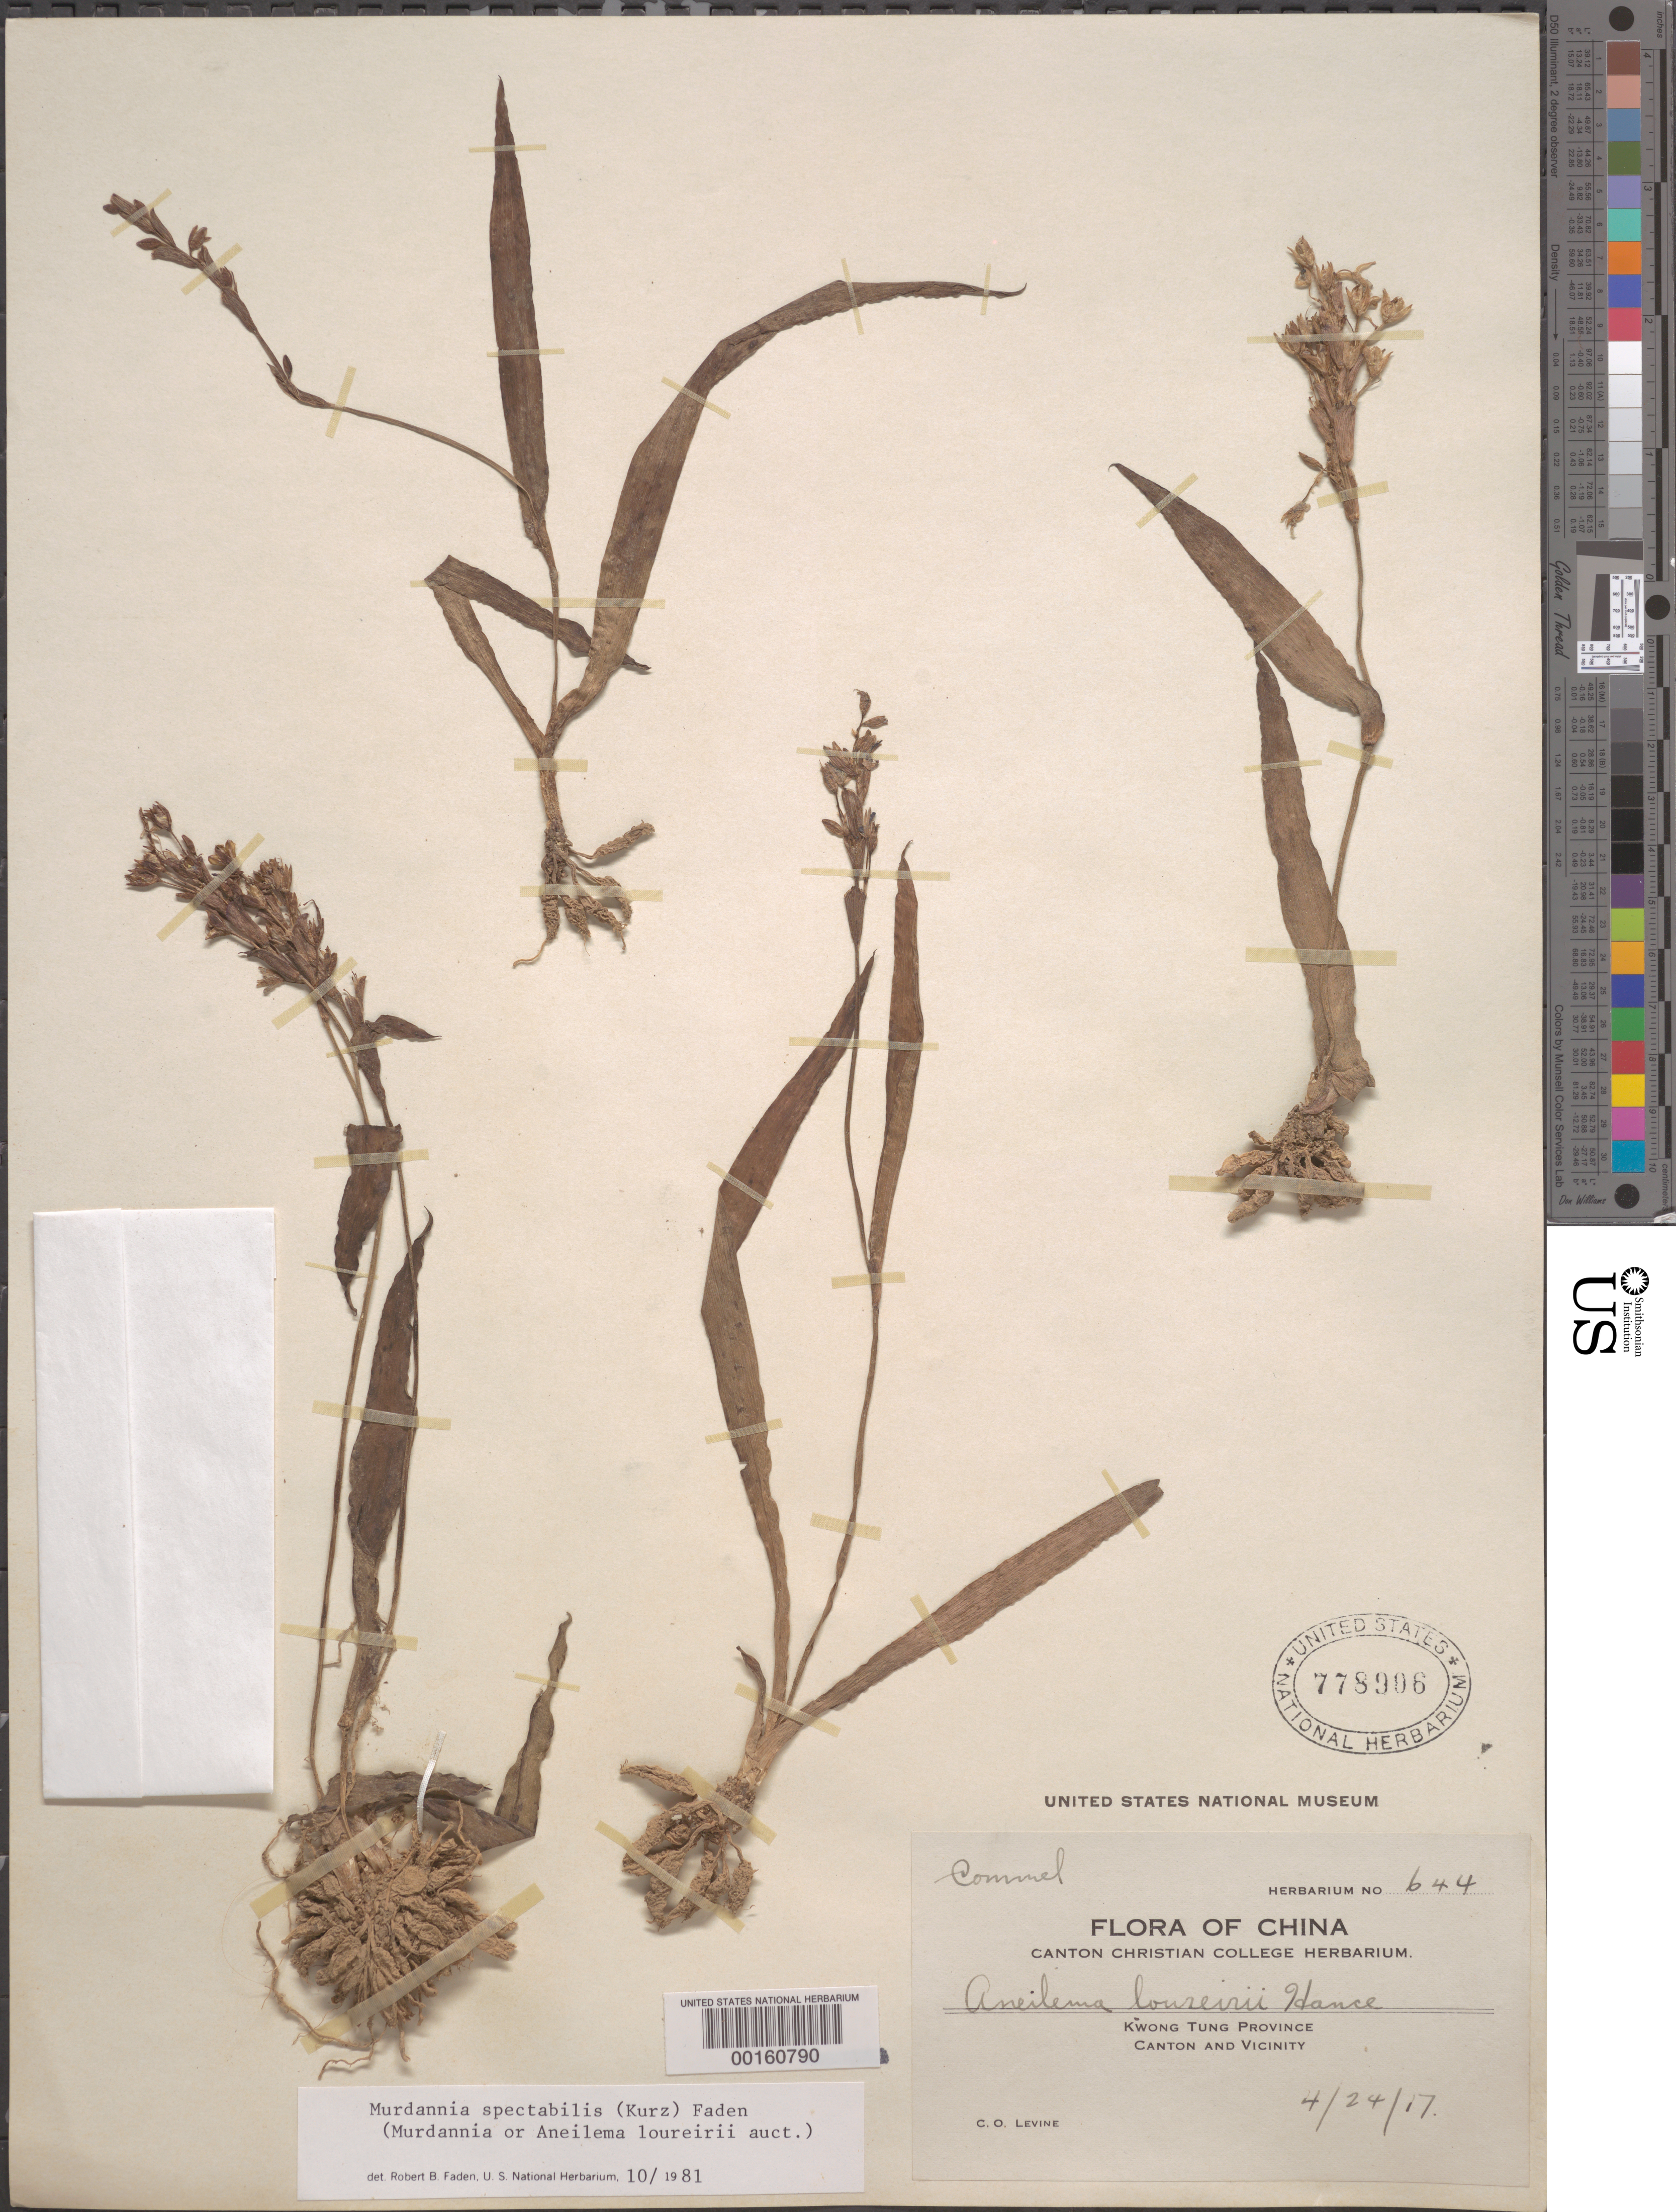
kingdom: Plantae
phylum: Tracheophyta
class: Liliopsida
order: Commelinales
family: Commelinaceae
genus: Murdannia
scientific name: Murdannia spectabilis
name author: (Kurz) Faden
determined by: Faden, Robert B., (US), Smithsonian Institution - National Museum of Natural History (UNITED STATES)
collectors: C. O. Levine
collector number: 644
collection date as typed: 24 Apr 1917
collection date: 1917-04-24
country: China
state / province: Guangdong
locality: Canton and vicinity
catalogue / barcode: US 778906